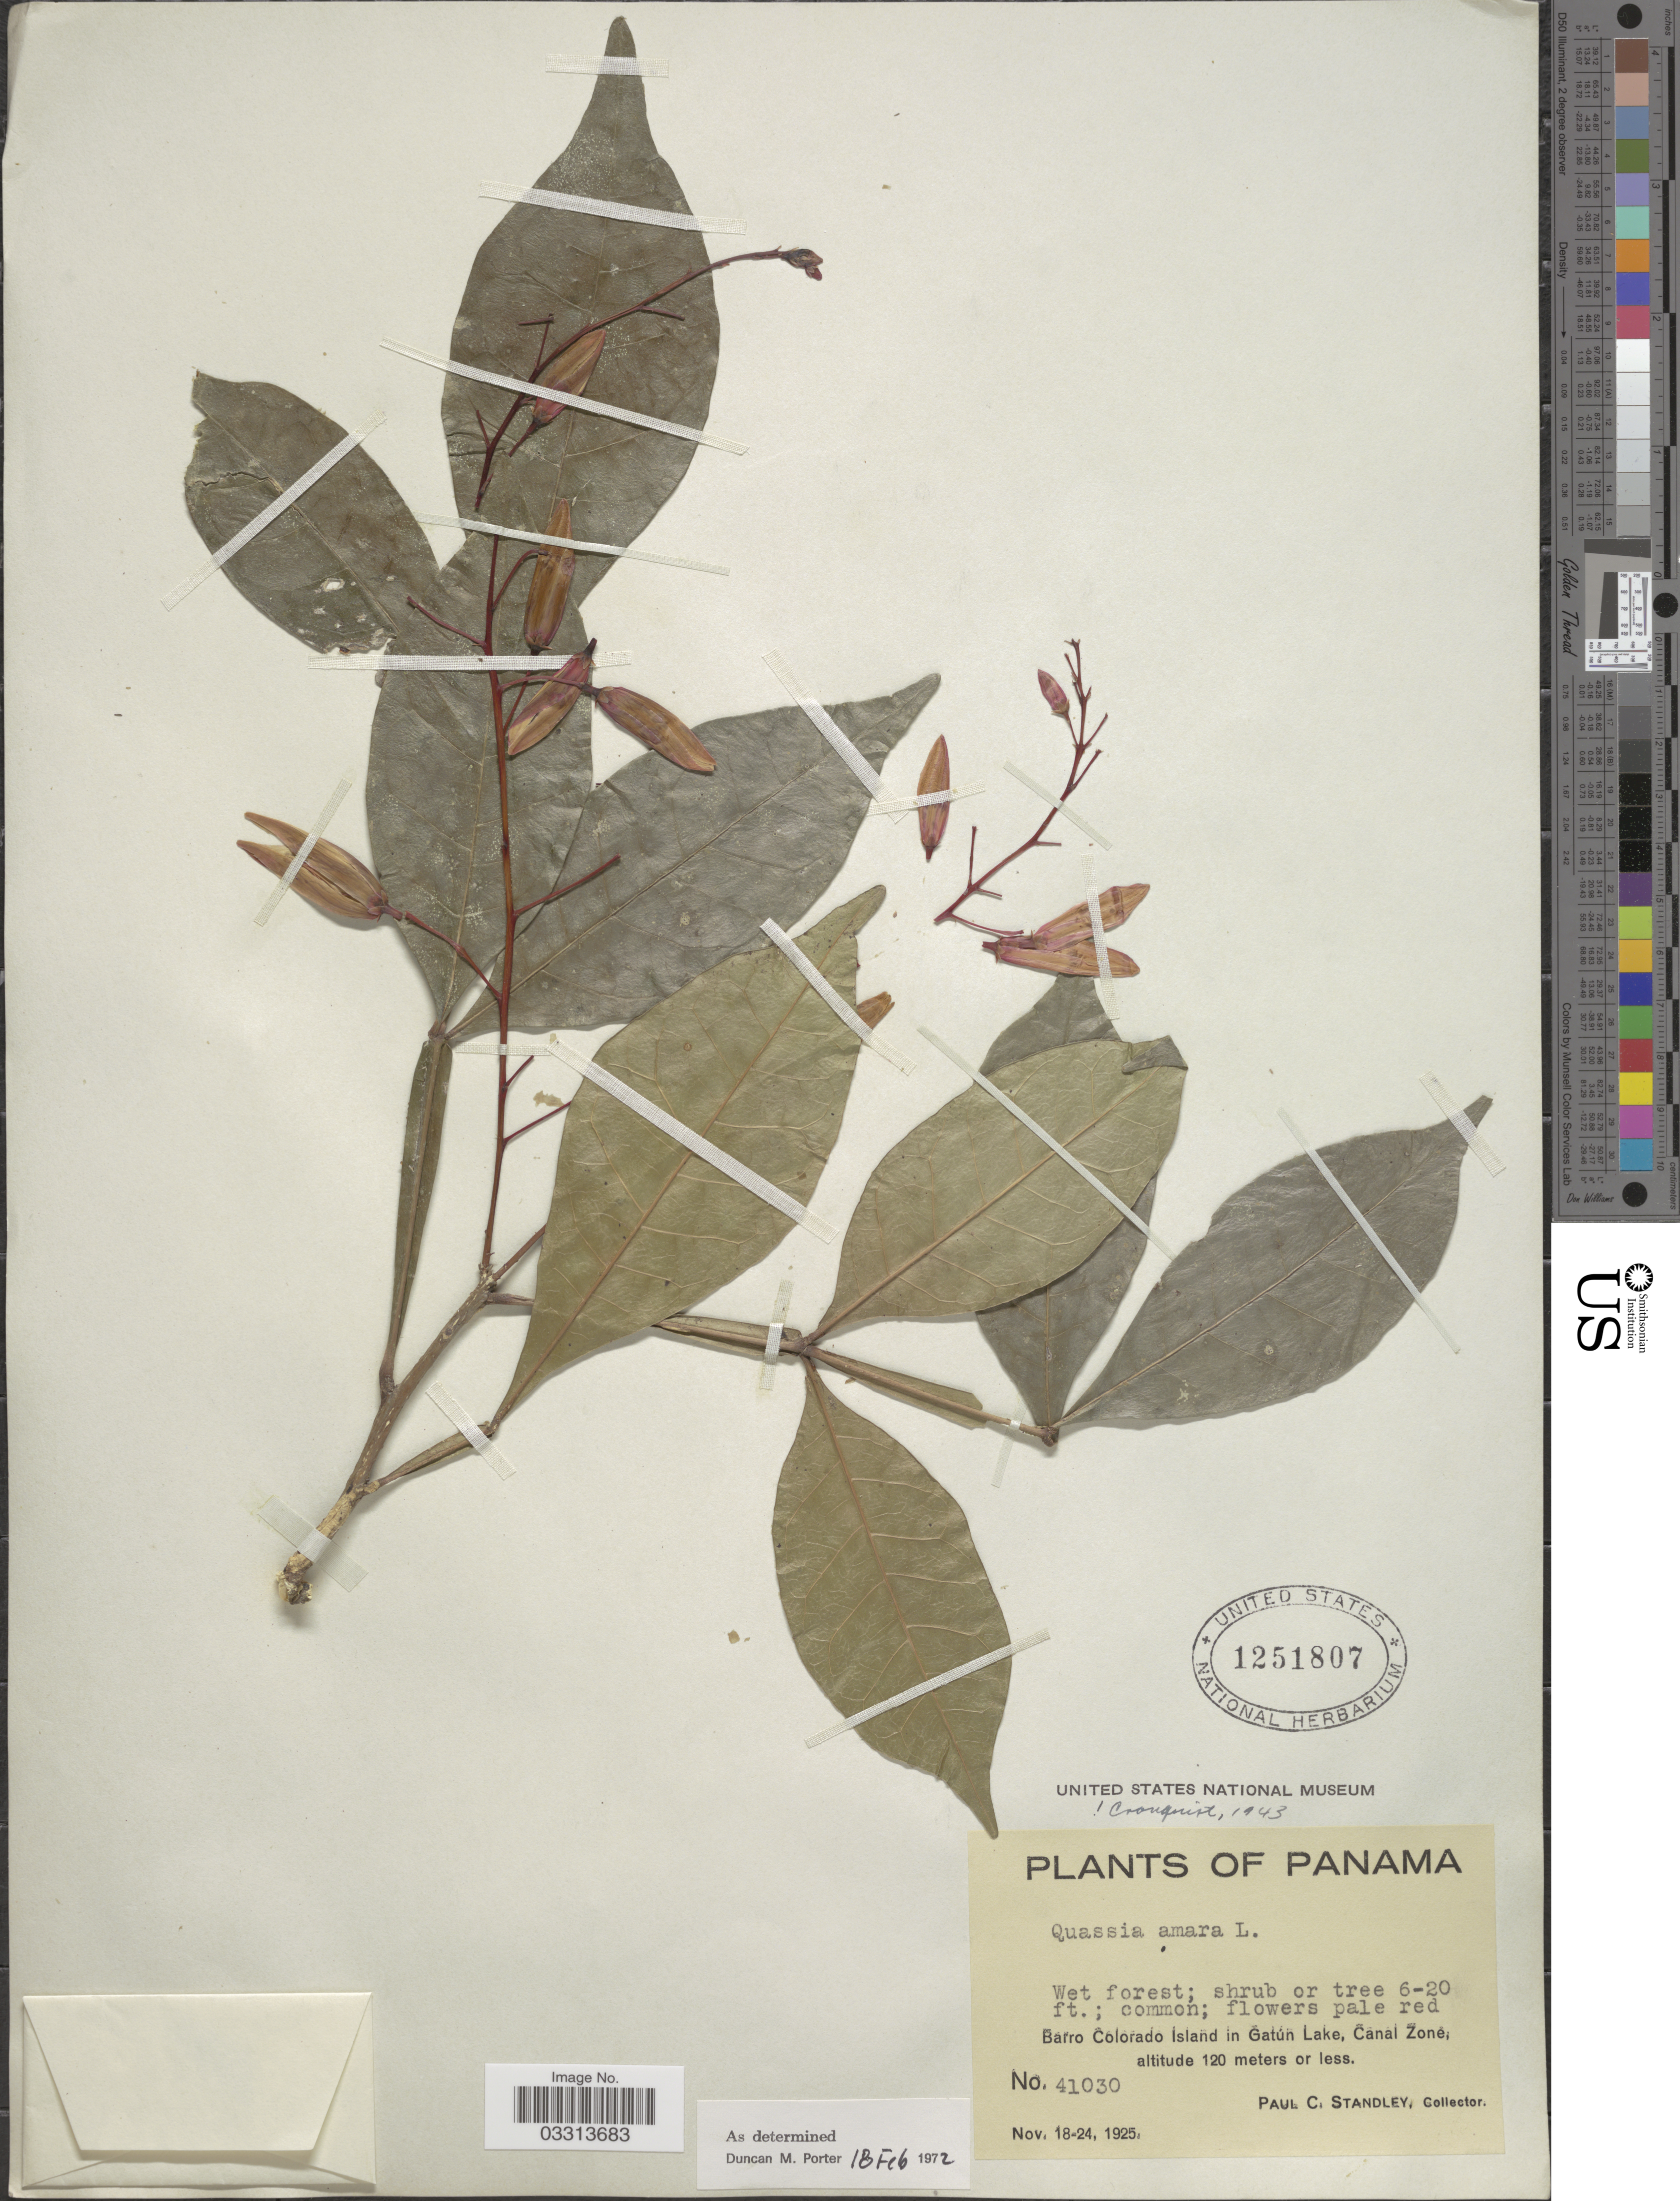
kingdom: Plantae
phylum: Tracheophyta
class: Magnoliopsida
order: Sapindales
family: Simaroubaceae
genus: Quassia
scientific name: Quassia amara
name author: L.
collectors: P. C. Standley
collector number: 41030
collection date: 1925-11-18/1925-11-24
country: Panama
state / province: Panamá Oeste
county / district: Canal Zone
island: Barro Colorado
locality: Barro Colorado Island in Gatún Lake, Canal Zone.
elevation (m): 120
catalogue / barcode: US 1251807